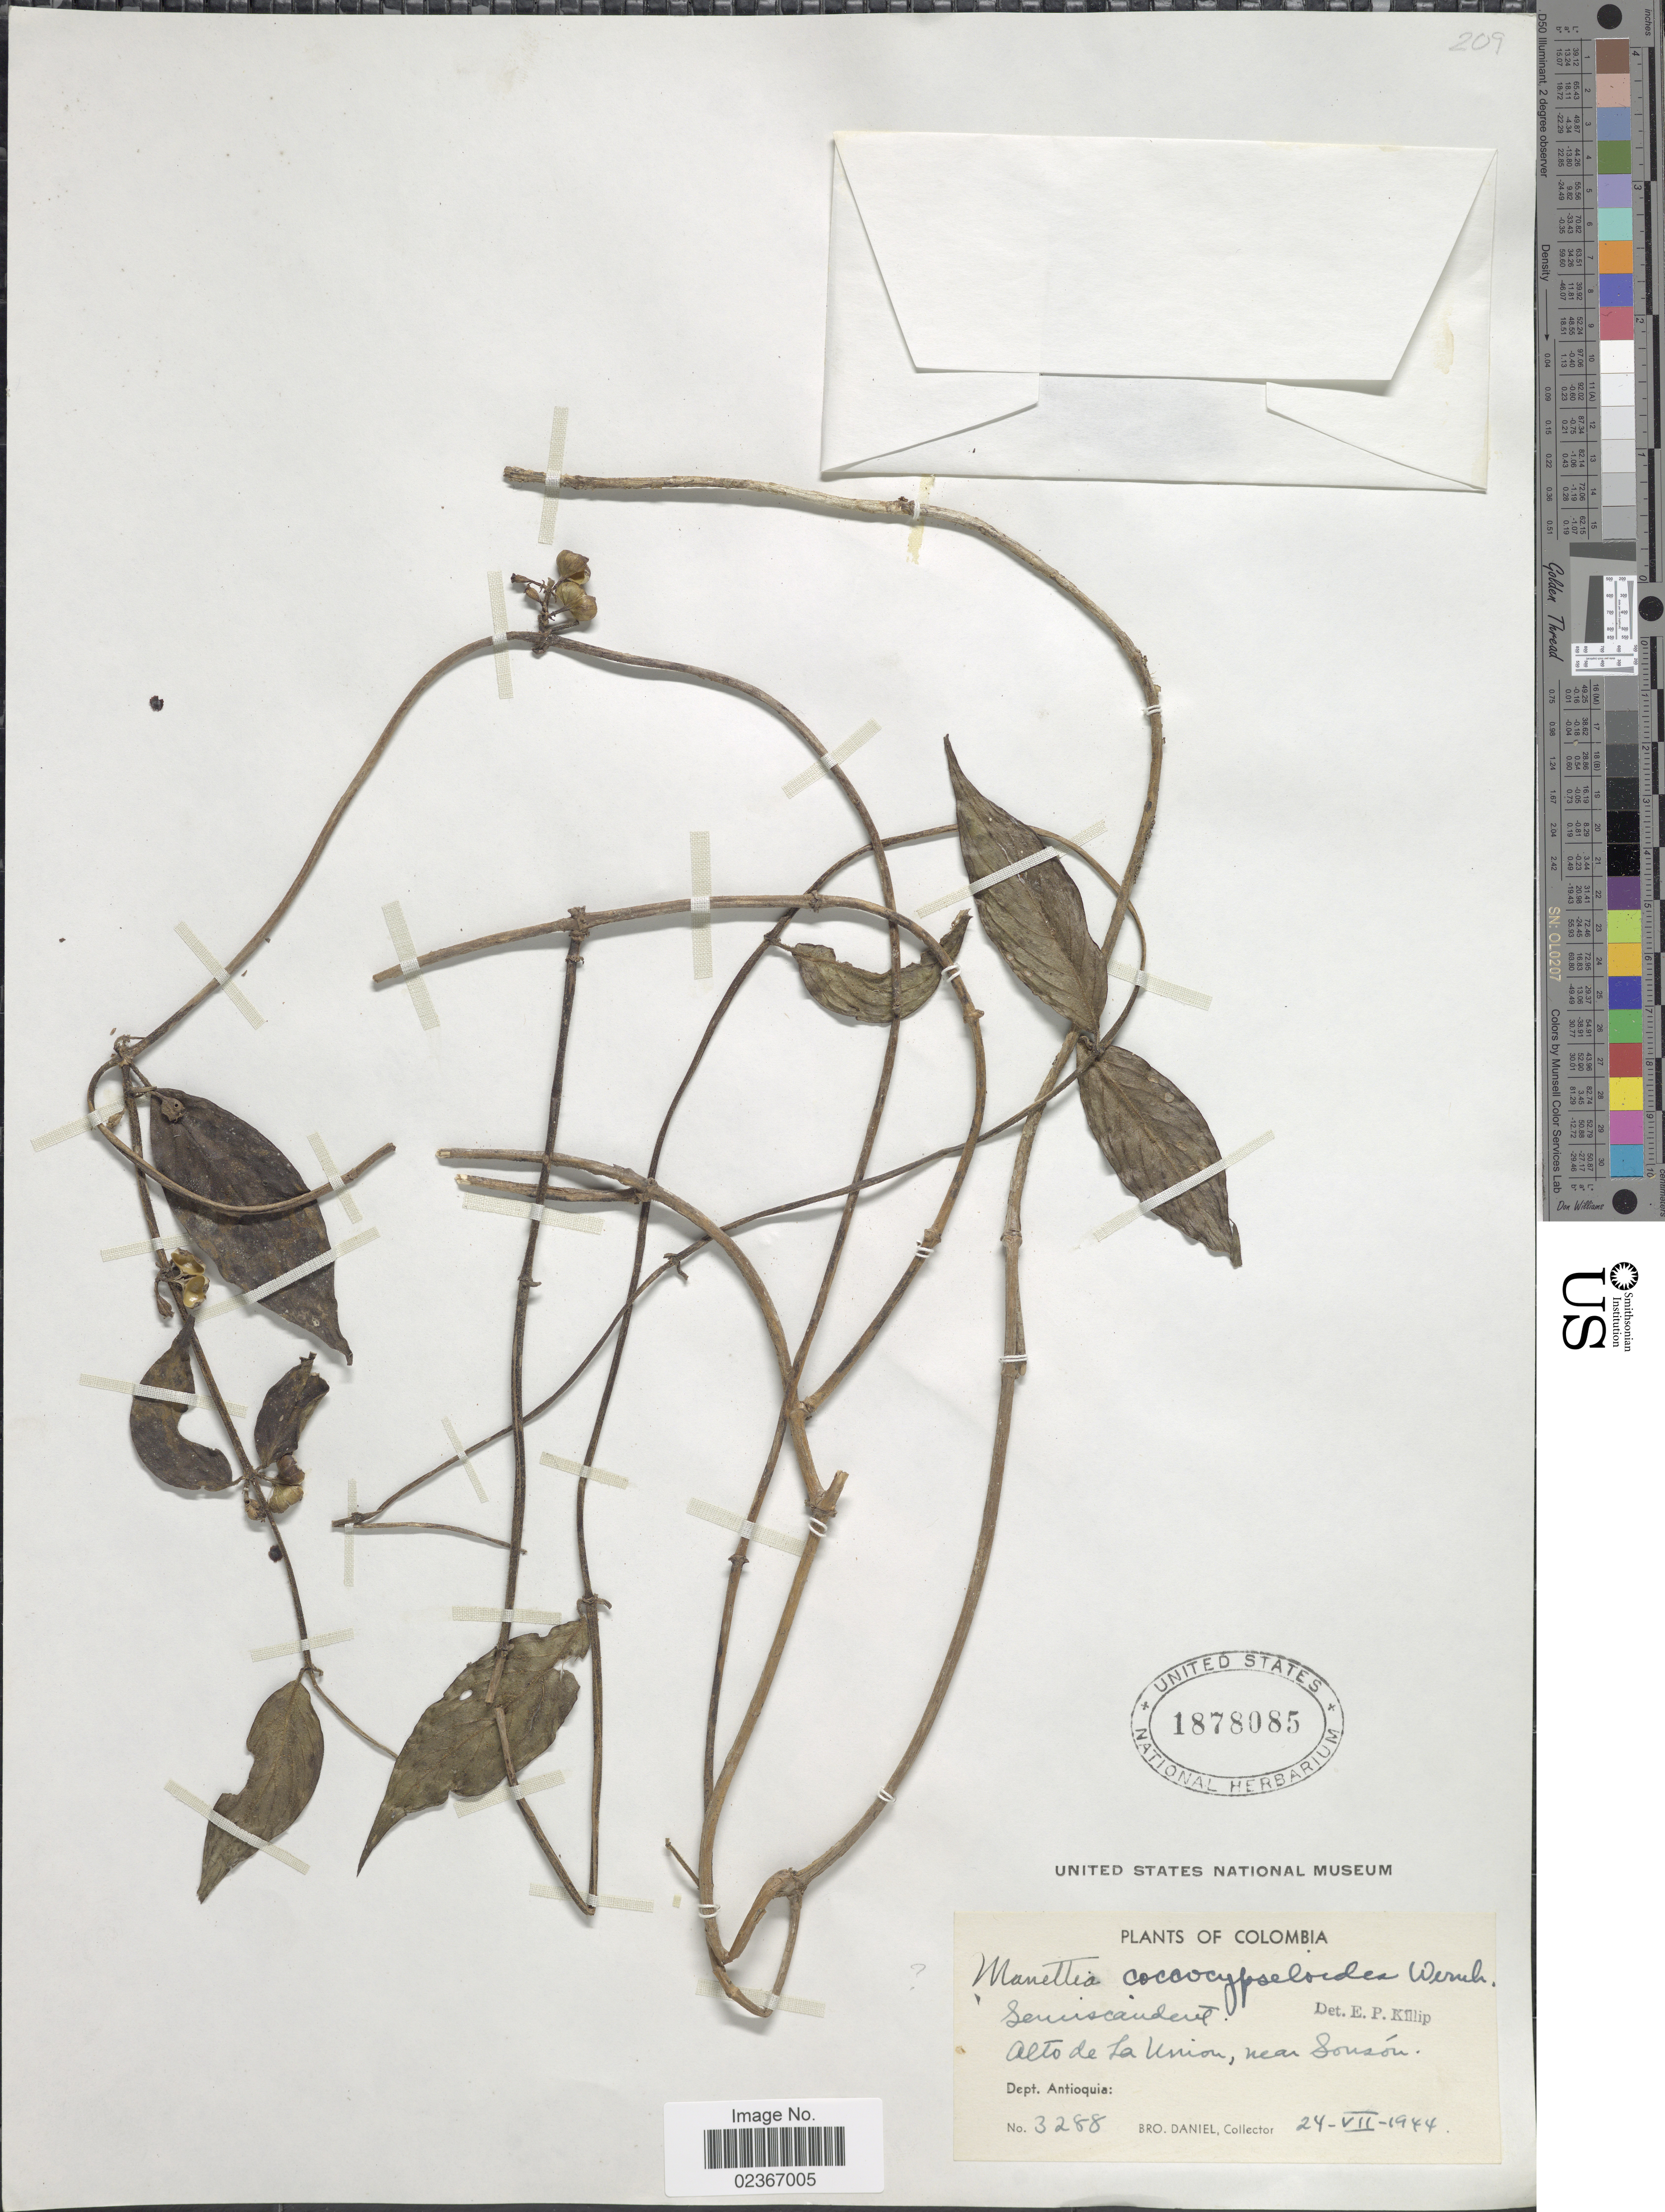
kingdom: Plantae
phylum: Tracheophyta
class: Magnoliopsida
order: Gentianales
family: Rubiaceae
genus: Manettia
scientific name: Manettia coccocypseloides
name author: Wernham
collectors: Bro. Daniel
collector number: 3288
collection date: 1944-07-24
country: Colombia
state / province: Antioquia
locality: Alto de La Union, near Sonson. Dept. Antioquia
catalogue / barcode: US 1878085